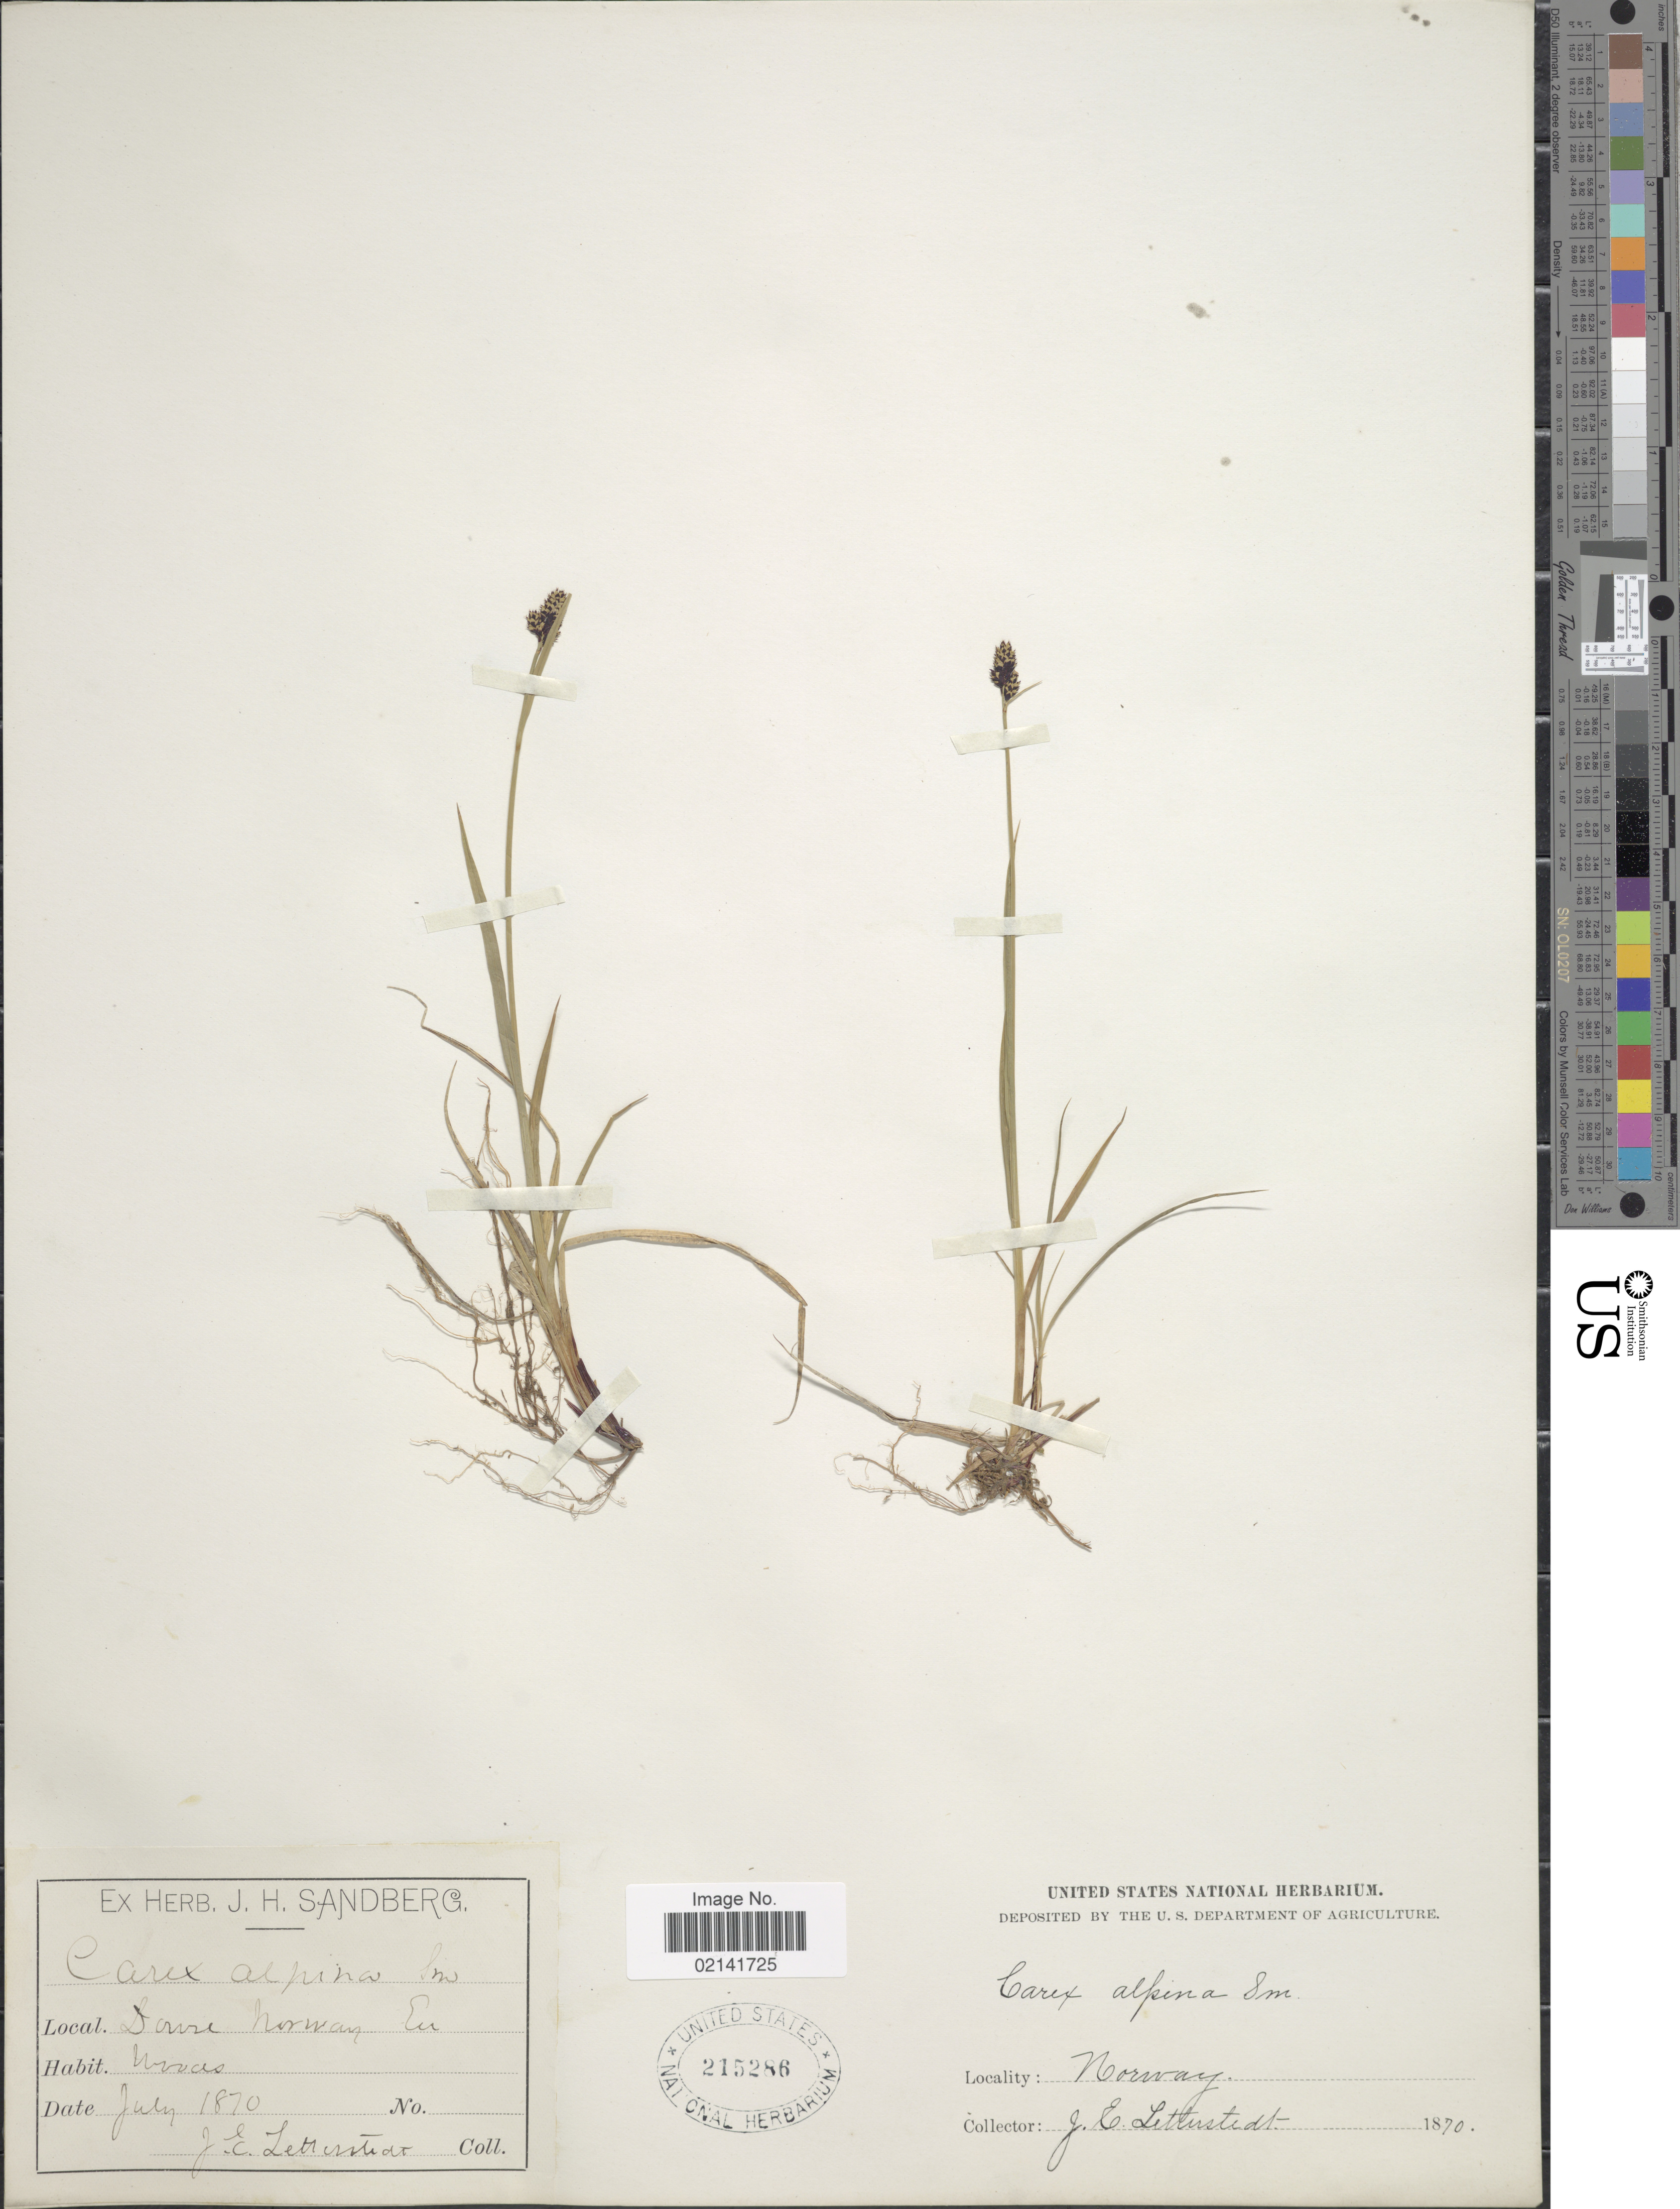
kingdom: Plantae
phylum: Tracheophyta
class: Liliopsida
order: Poales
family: Cyperaceae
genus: Carex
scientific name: Carex norvegica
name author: Retz.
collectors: J. Letterstedt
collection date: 1870-07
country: Norway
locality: Sucre Norway Eu.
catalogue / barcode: US 215286